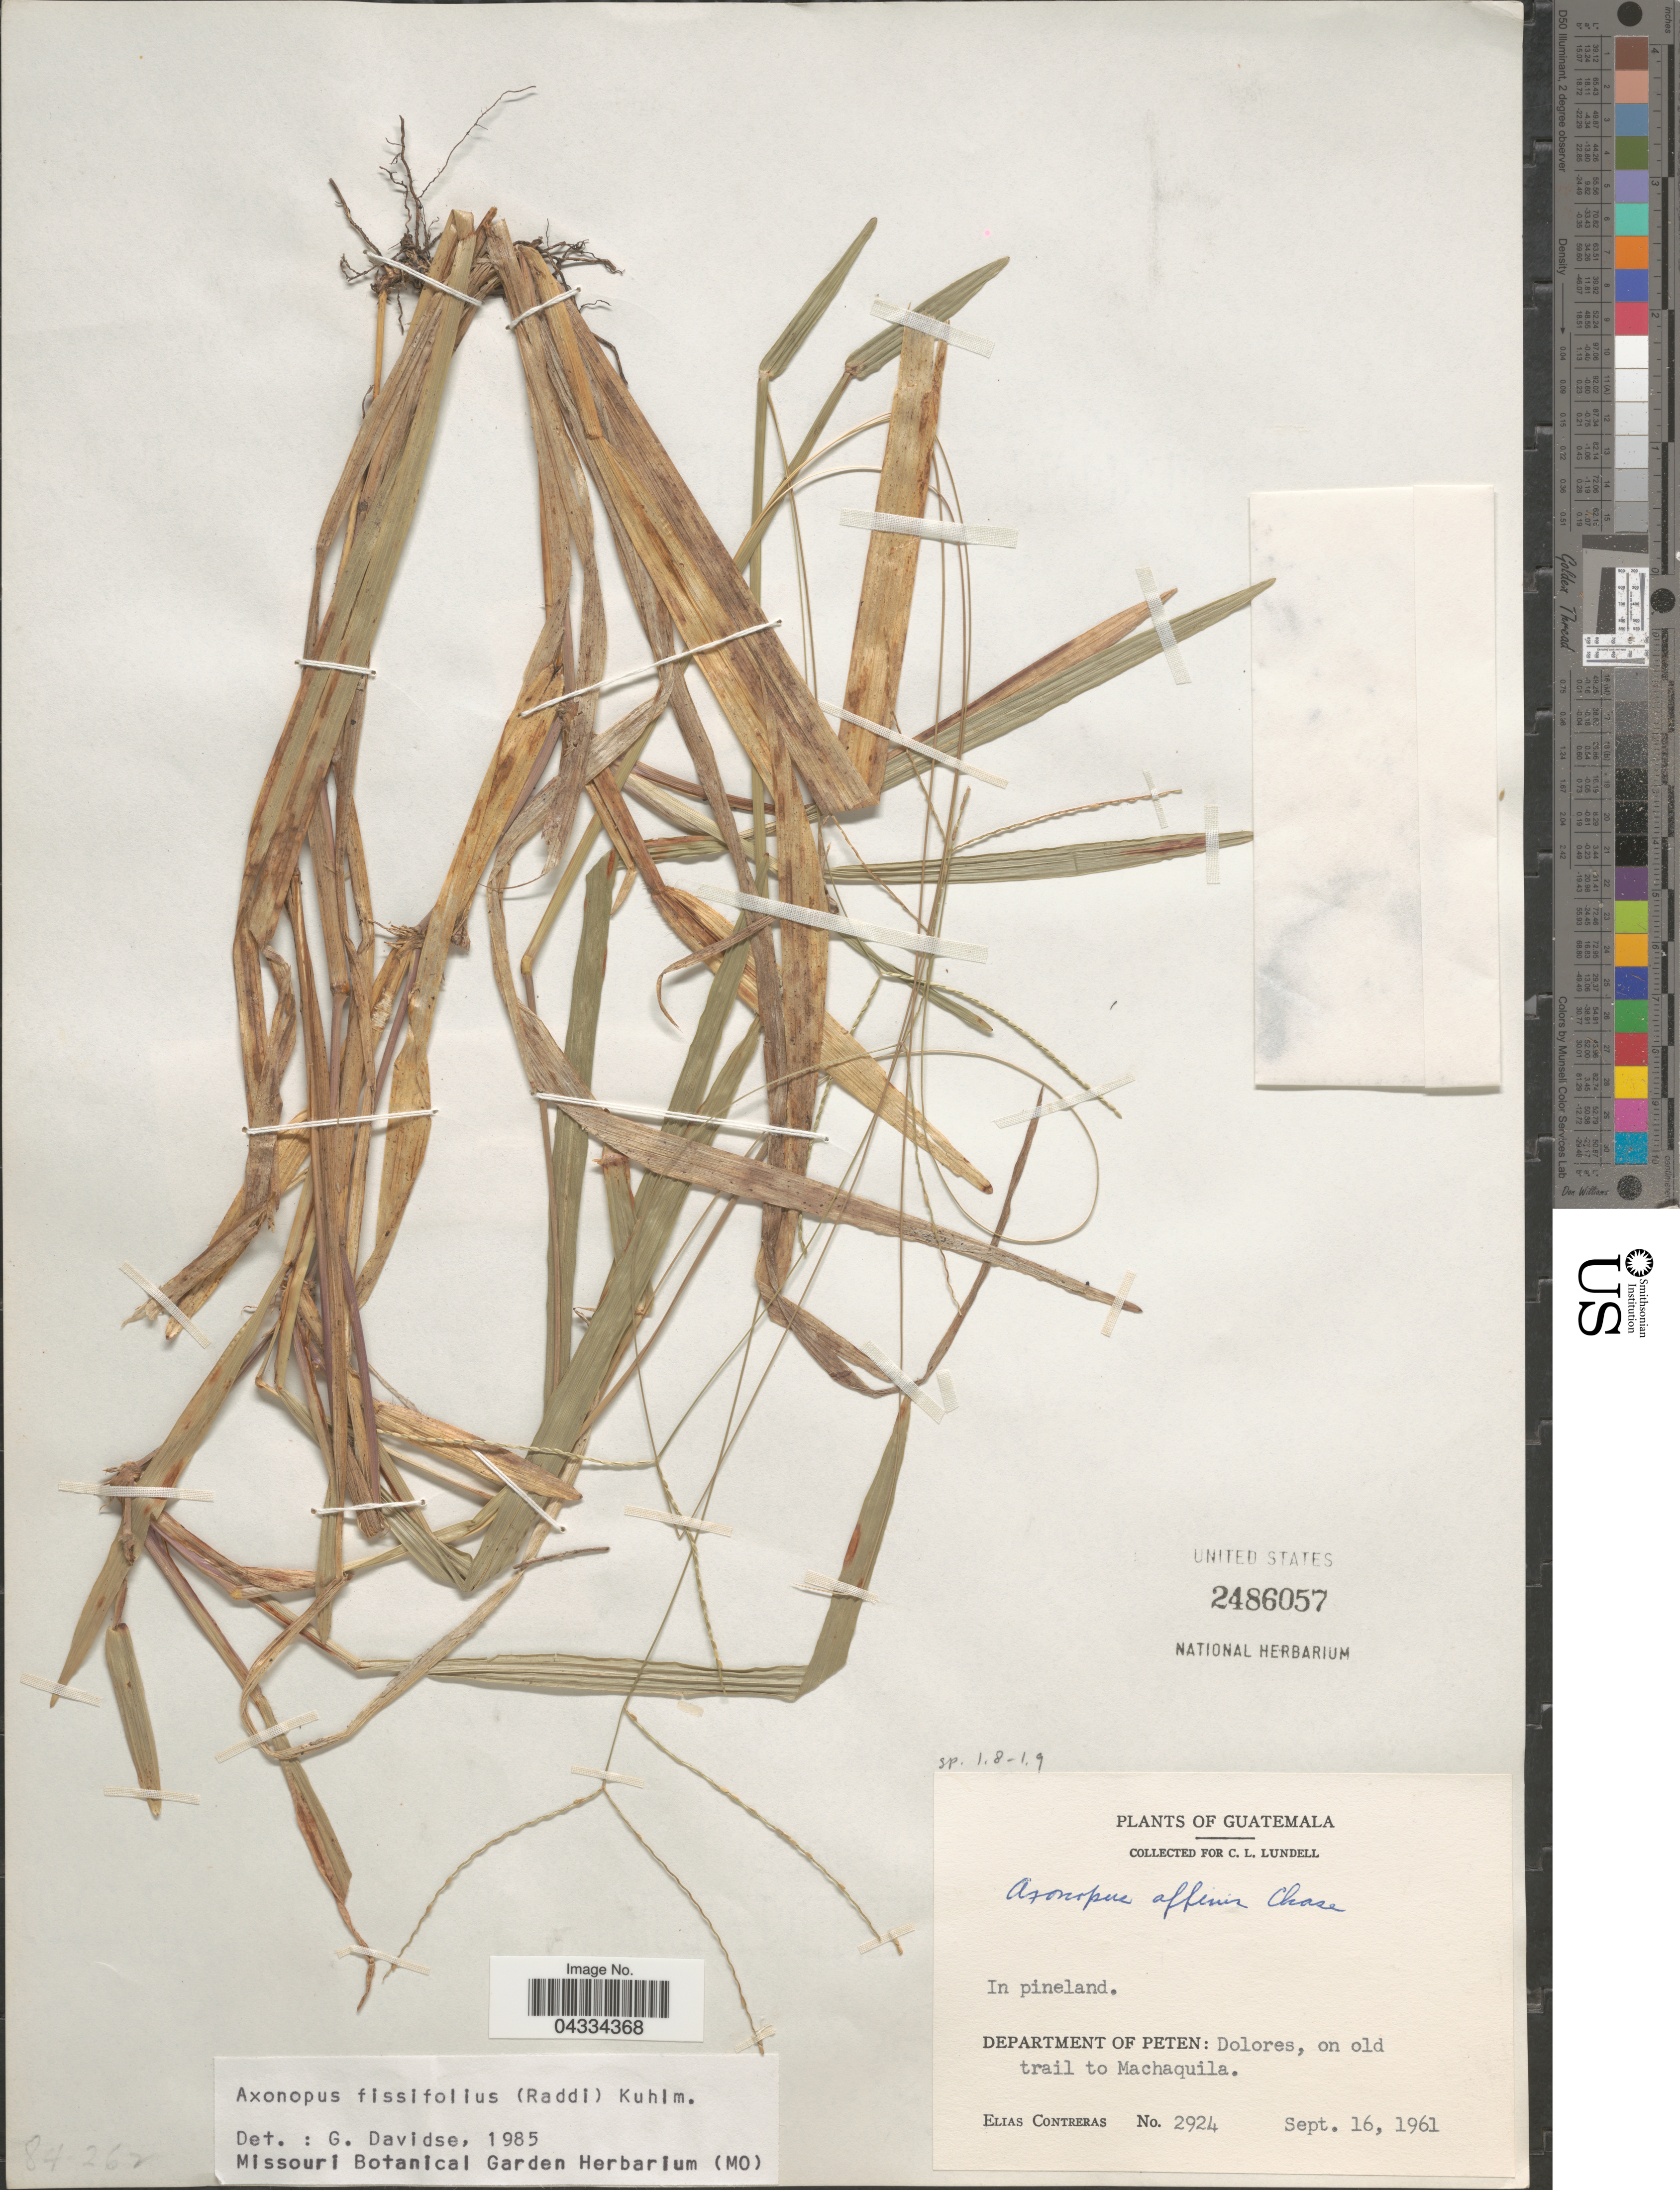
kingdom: Plantae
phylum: Tracheophyta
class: Liliopsida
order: Poales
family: Poaceae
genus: Axonopus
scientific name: Axonopus fissifolius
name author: (Raddi) Kuhlm.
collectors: E. Contreras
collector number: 2924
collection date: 1961-09-16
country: Guatemala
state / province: El Peten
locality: Department of Peten: Dolores, on old trail to Machaquila.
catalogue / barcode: US 2486057